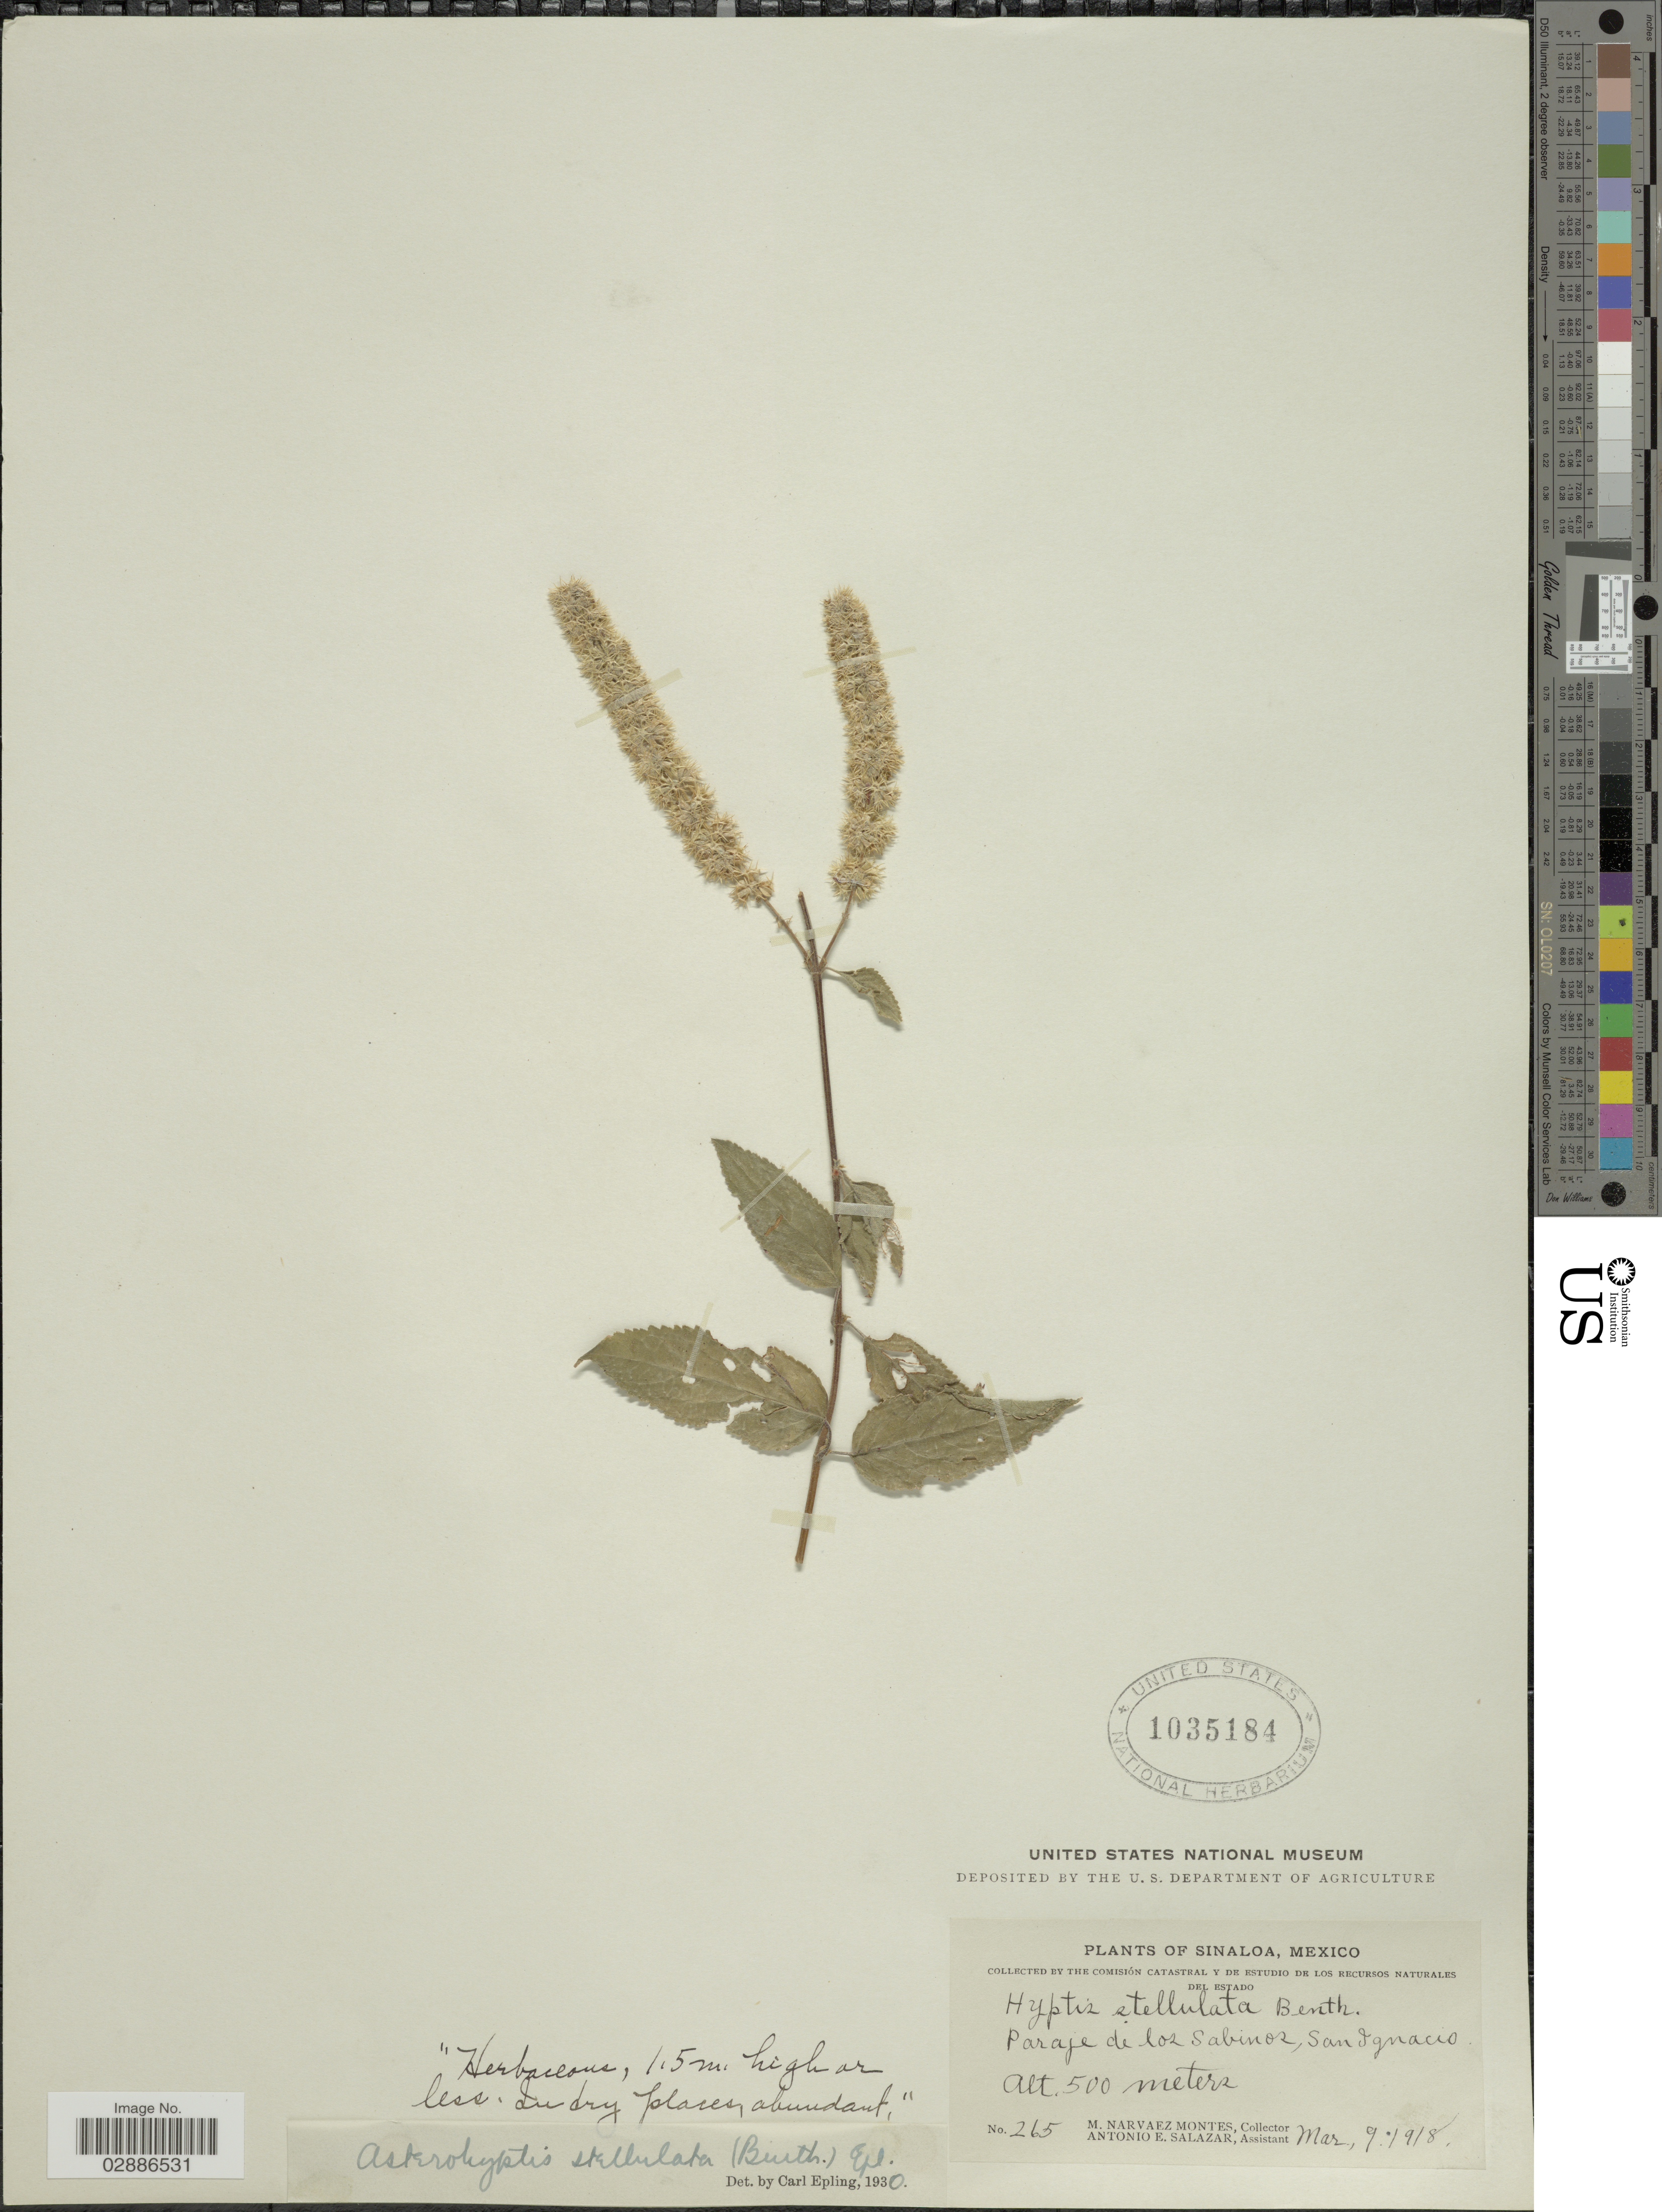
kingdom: Plantae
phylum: Tracheophyta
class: Magnoliopsida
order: Lamiales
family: Lamiaceae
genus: Asterohyptis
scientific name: Asterohyptis stellulata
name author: (Benth.) Epling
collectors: M. Narvaez-Montes & A. E. Salazar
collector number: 265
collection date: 1918-03-09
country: Mexico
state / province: Sinaloa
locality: Paraje de los Sabinos, San Ignacio.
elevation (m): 500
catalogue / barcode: US 1035184